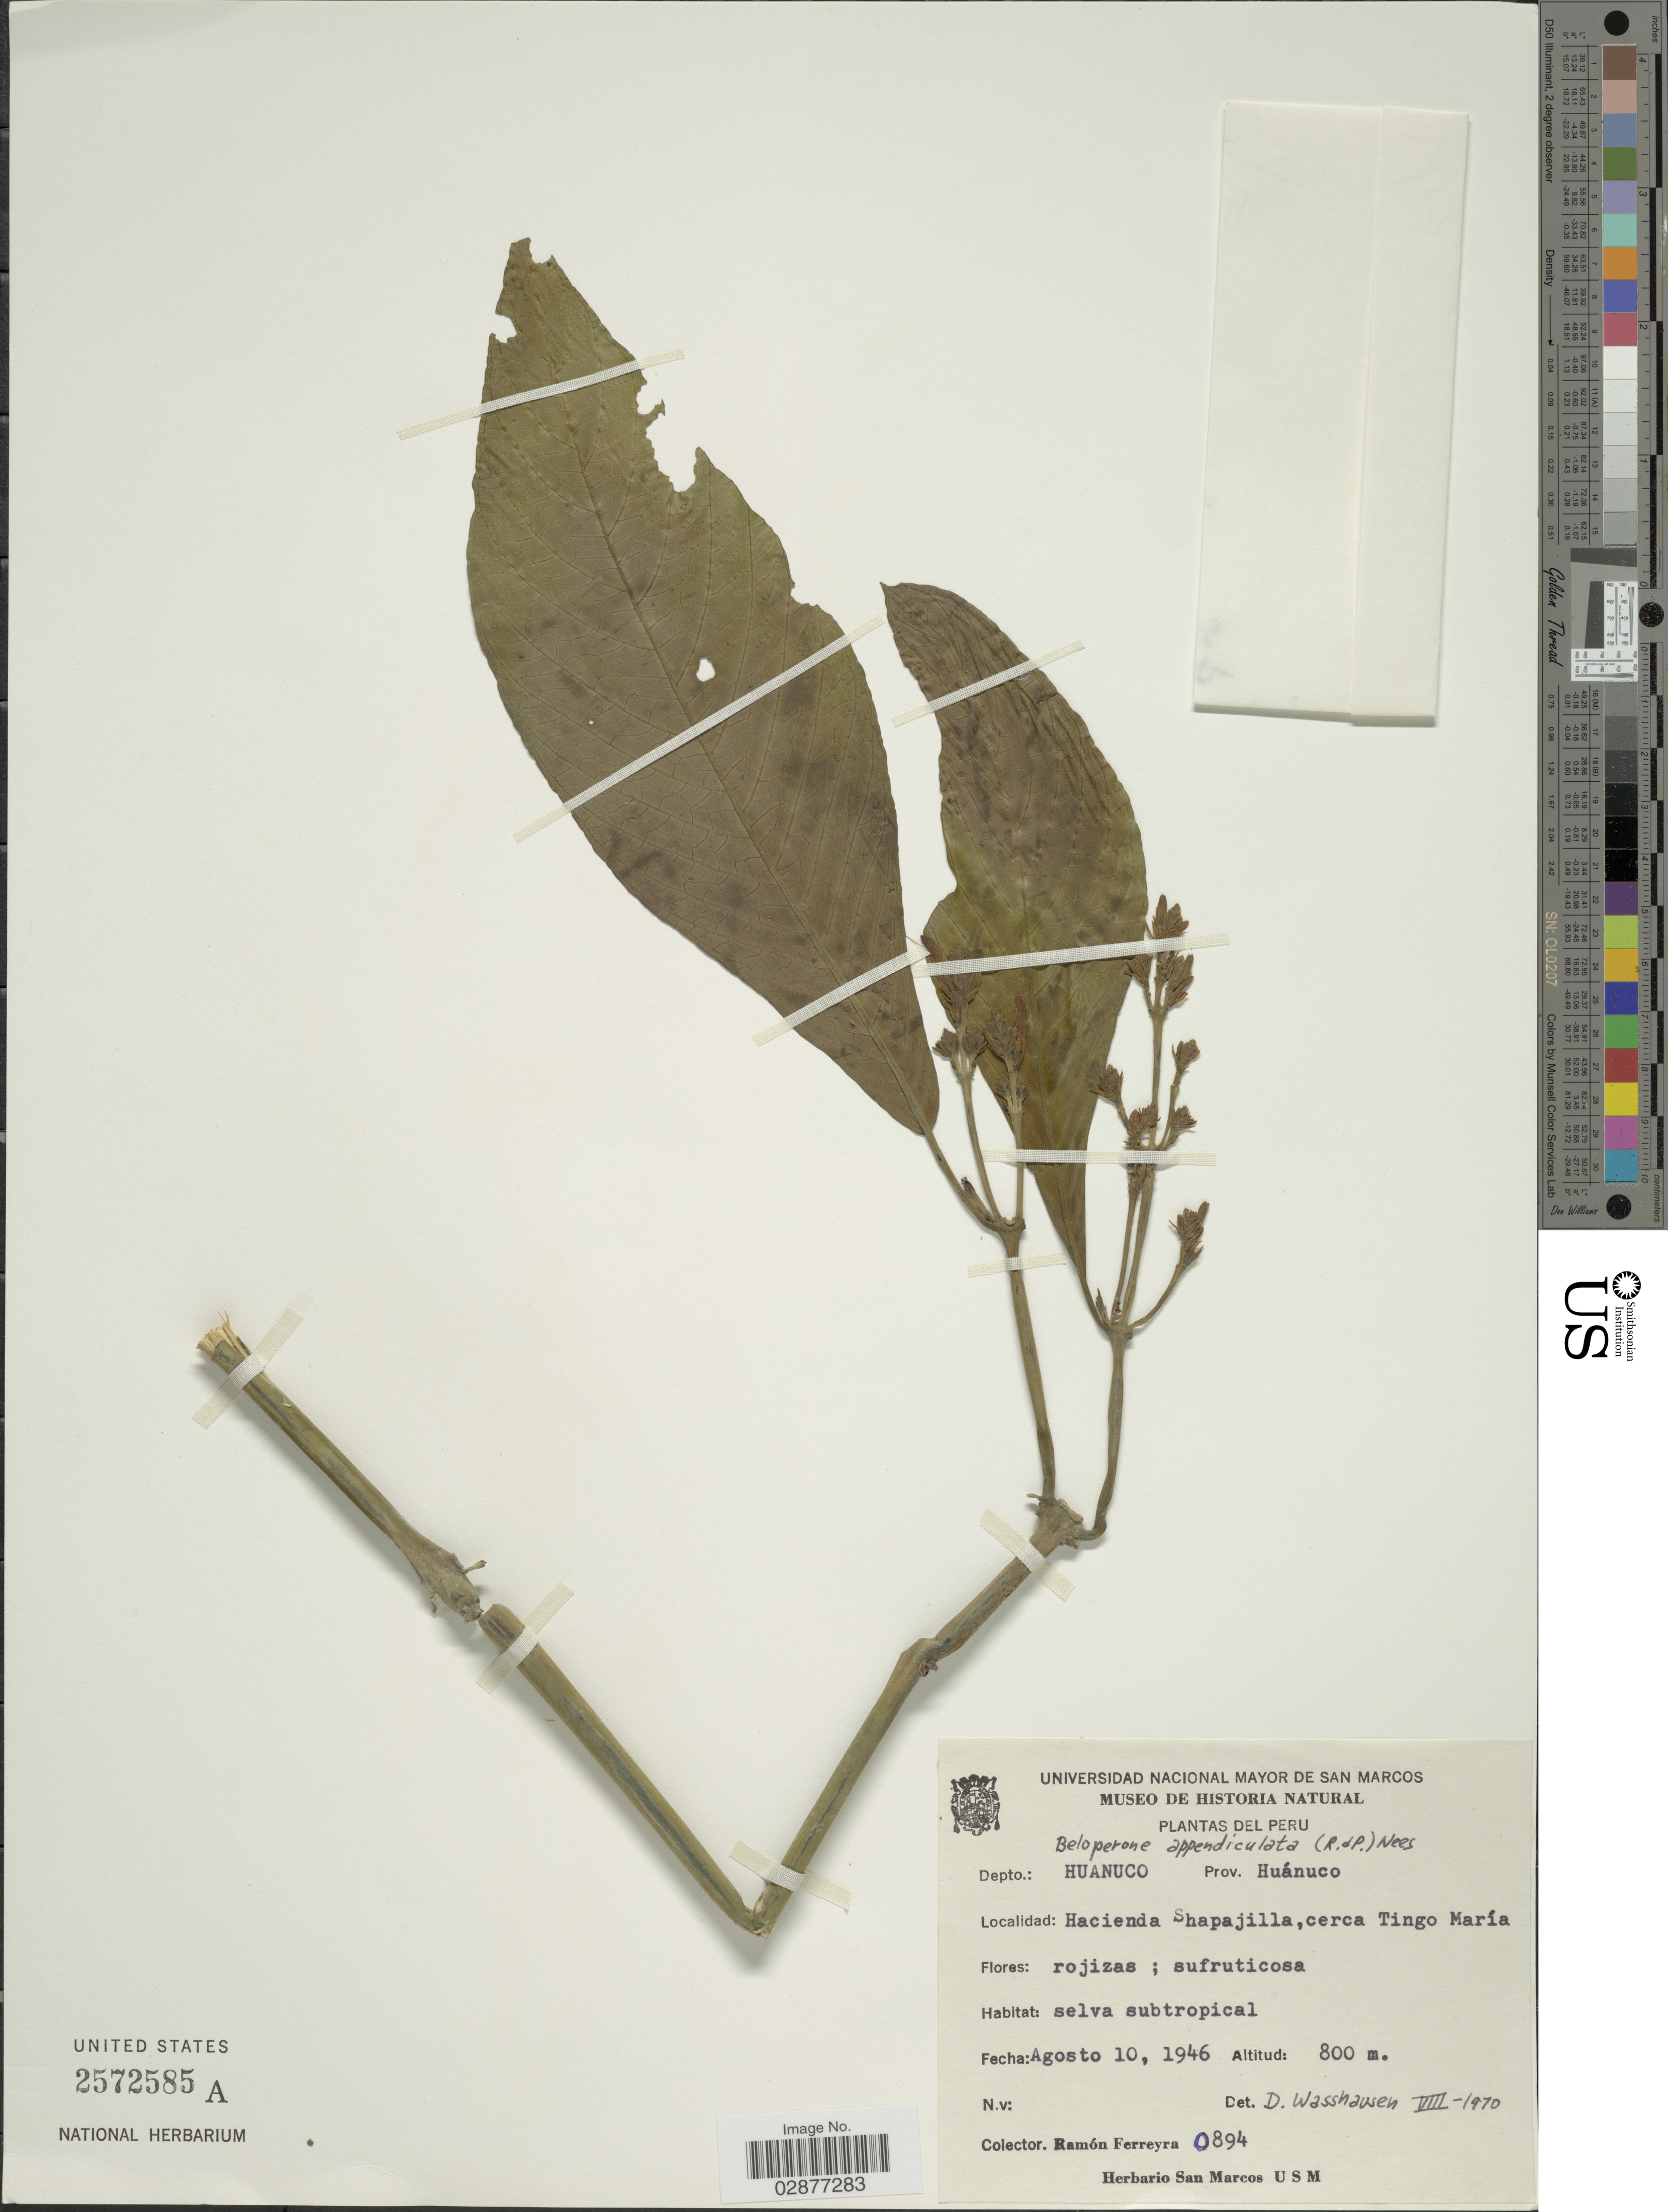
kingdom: Plantae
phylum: Tracheophyta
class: Magnoliopsida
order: Lamiales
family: Acanthaceae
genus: Justicia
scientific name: Justicia appendiculata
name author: (Ruiz & Pav.) Vahl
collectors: R. A. Ferreyra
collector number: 0894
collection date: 1946-08-10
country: Peru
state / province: Huánuco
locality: Depto. Huanuco. Prov. Huánuco. Hacienda Shapajilla, cerca Tingo María.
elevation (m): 800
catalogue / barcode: US 2572585A